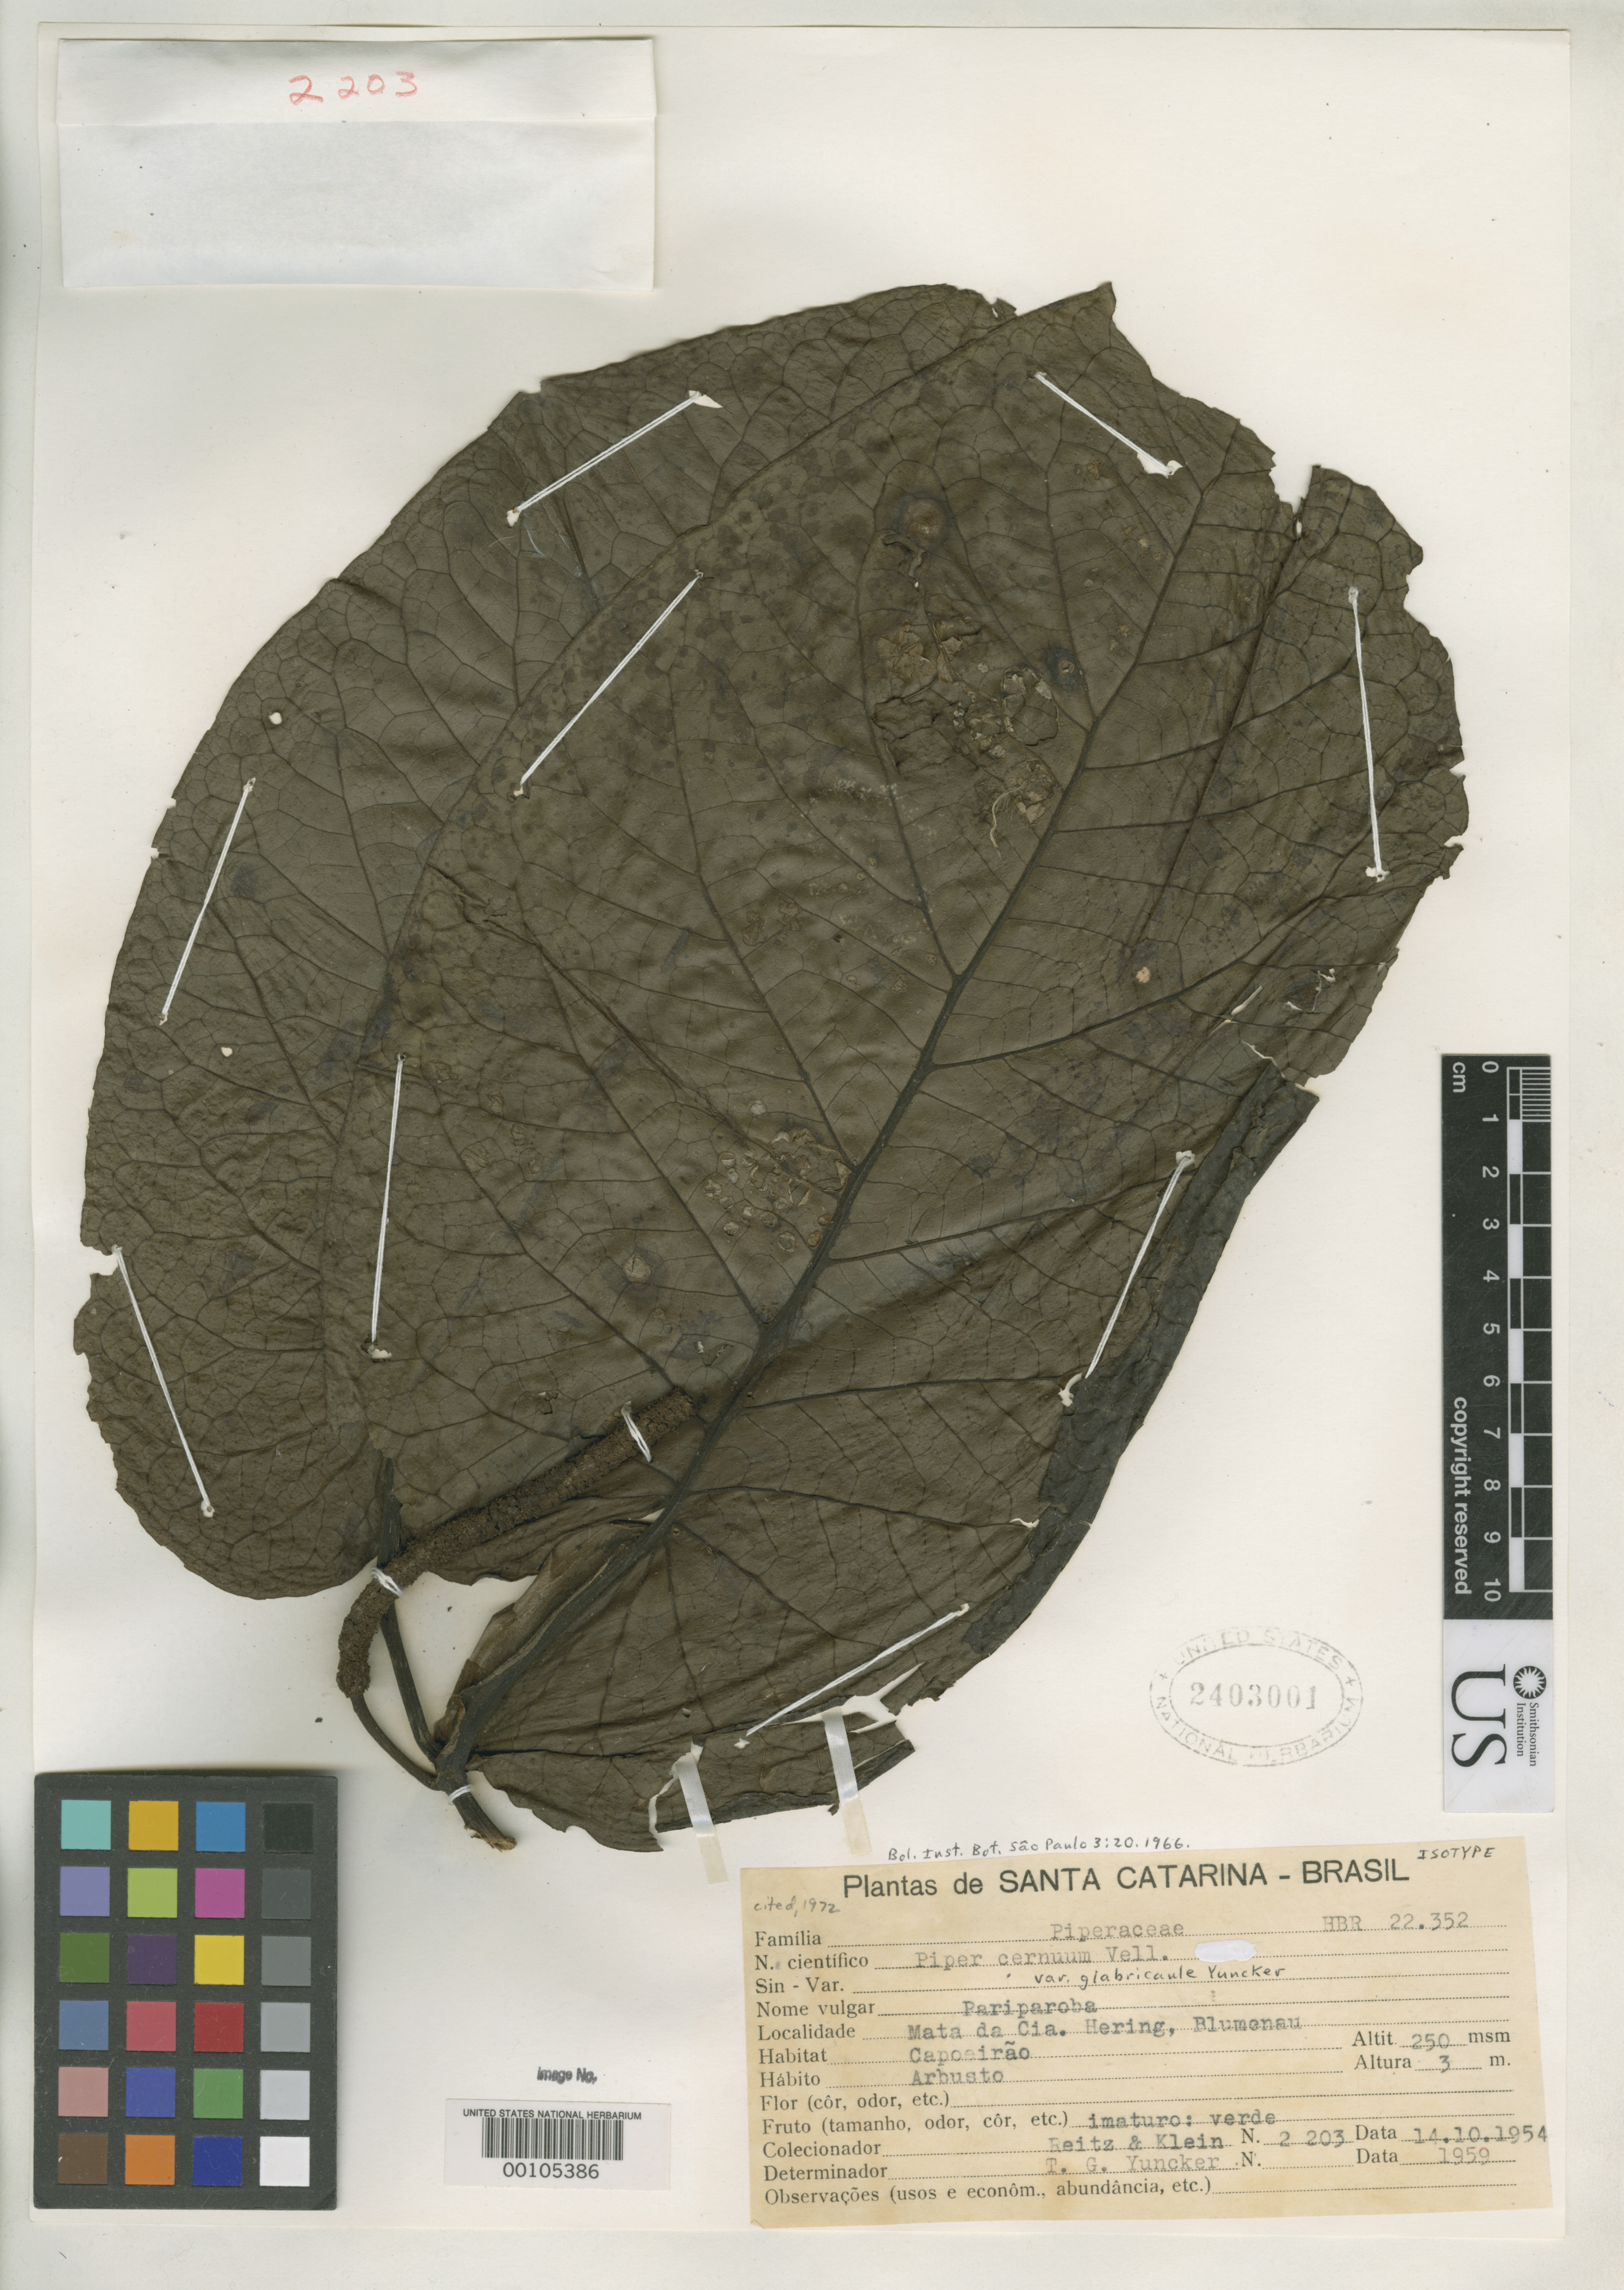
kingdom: Plantae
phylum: Tracheophyta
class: Magnoliopsida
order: Piperales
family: Piperaceae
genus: Piper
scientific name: Piper cernuum var. glabricaule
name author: Yunck.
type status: Isotype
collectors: R. Reitz & R. M. Klein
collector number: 2203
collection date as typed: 14 Oct 1954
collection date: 1954-10-14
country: Brazil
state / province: Santa Catarina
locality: Mata da Cia. Hering, Blumenau.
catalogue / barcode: US 2403001